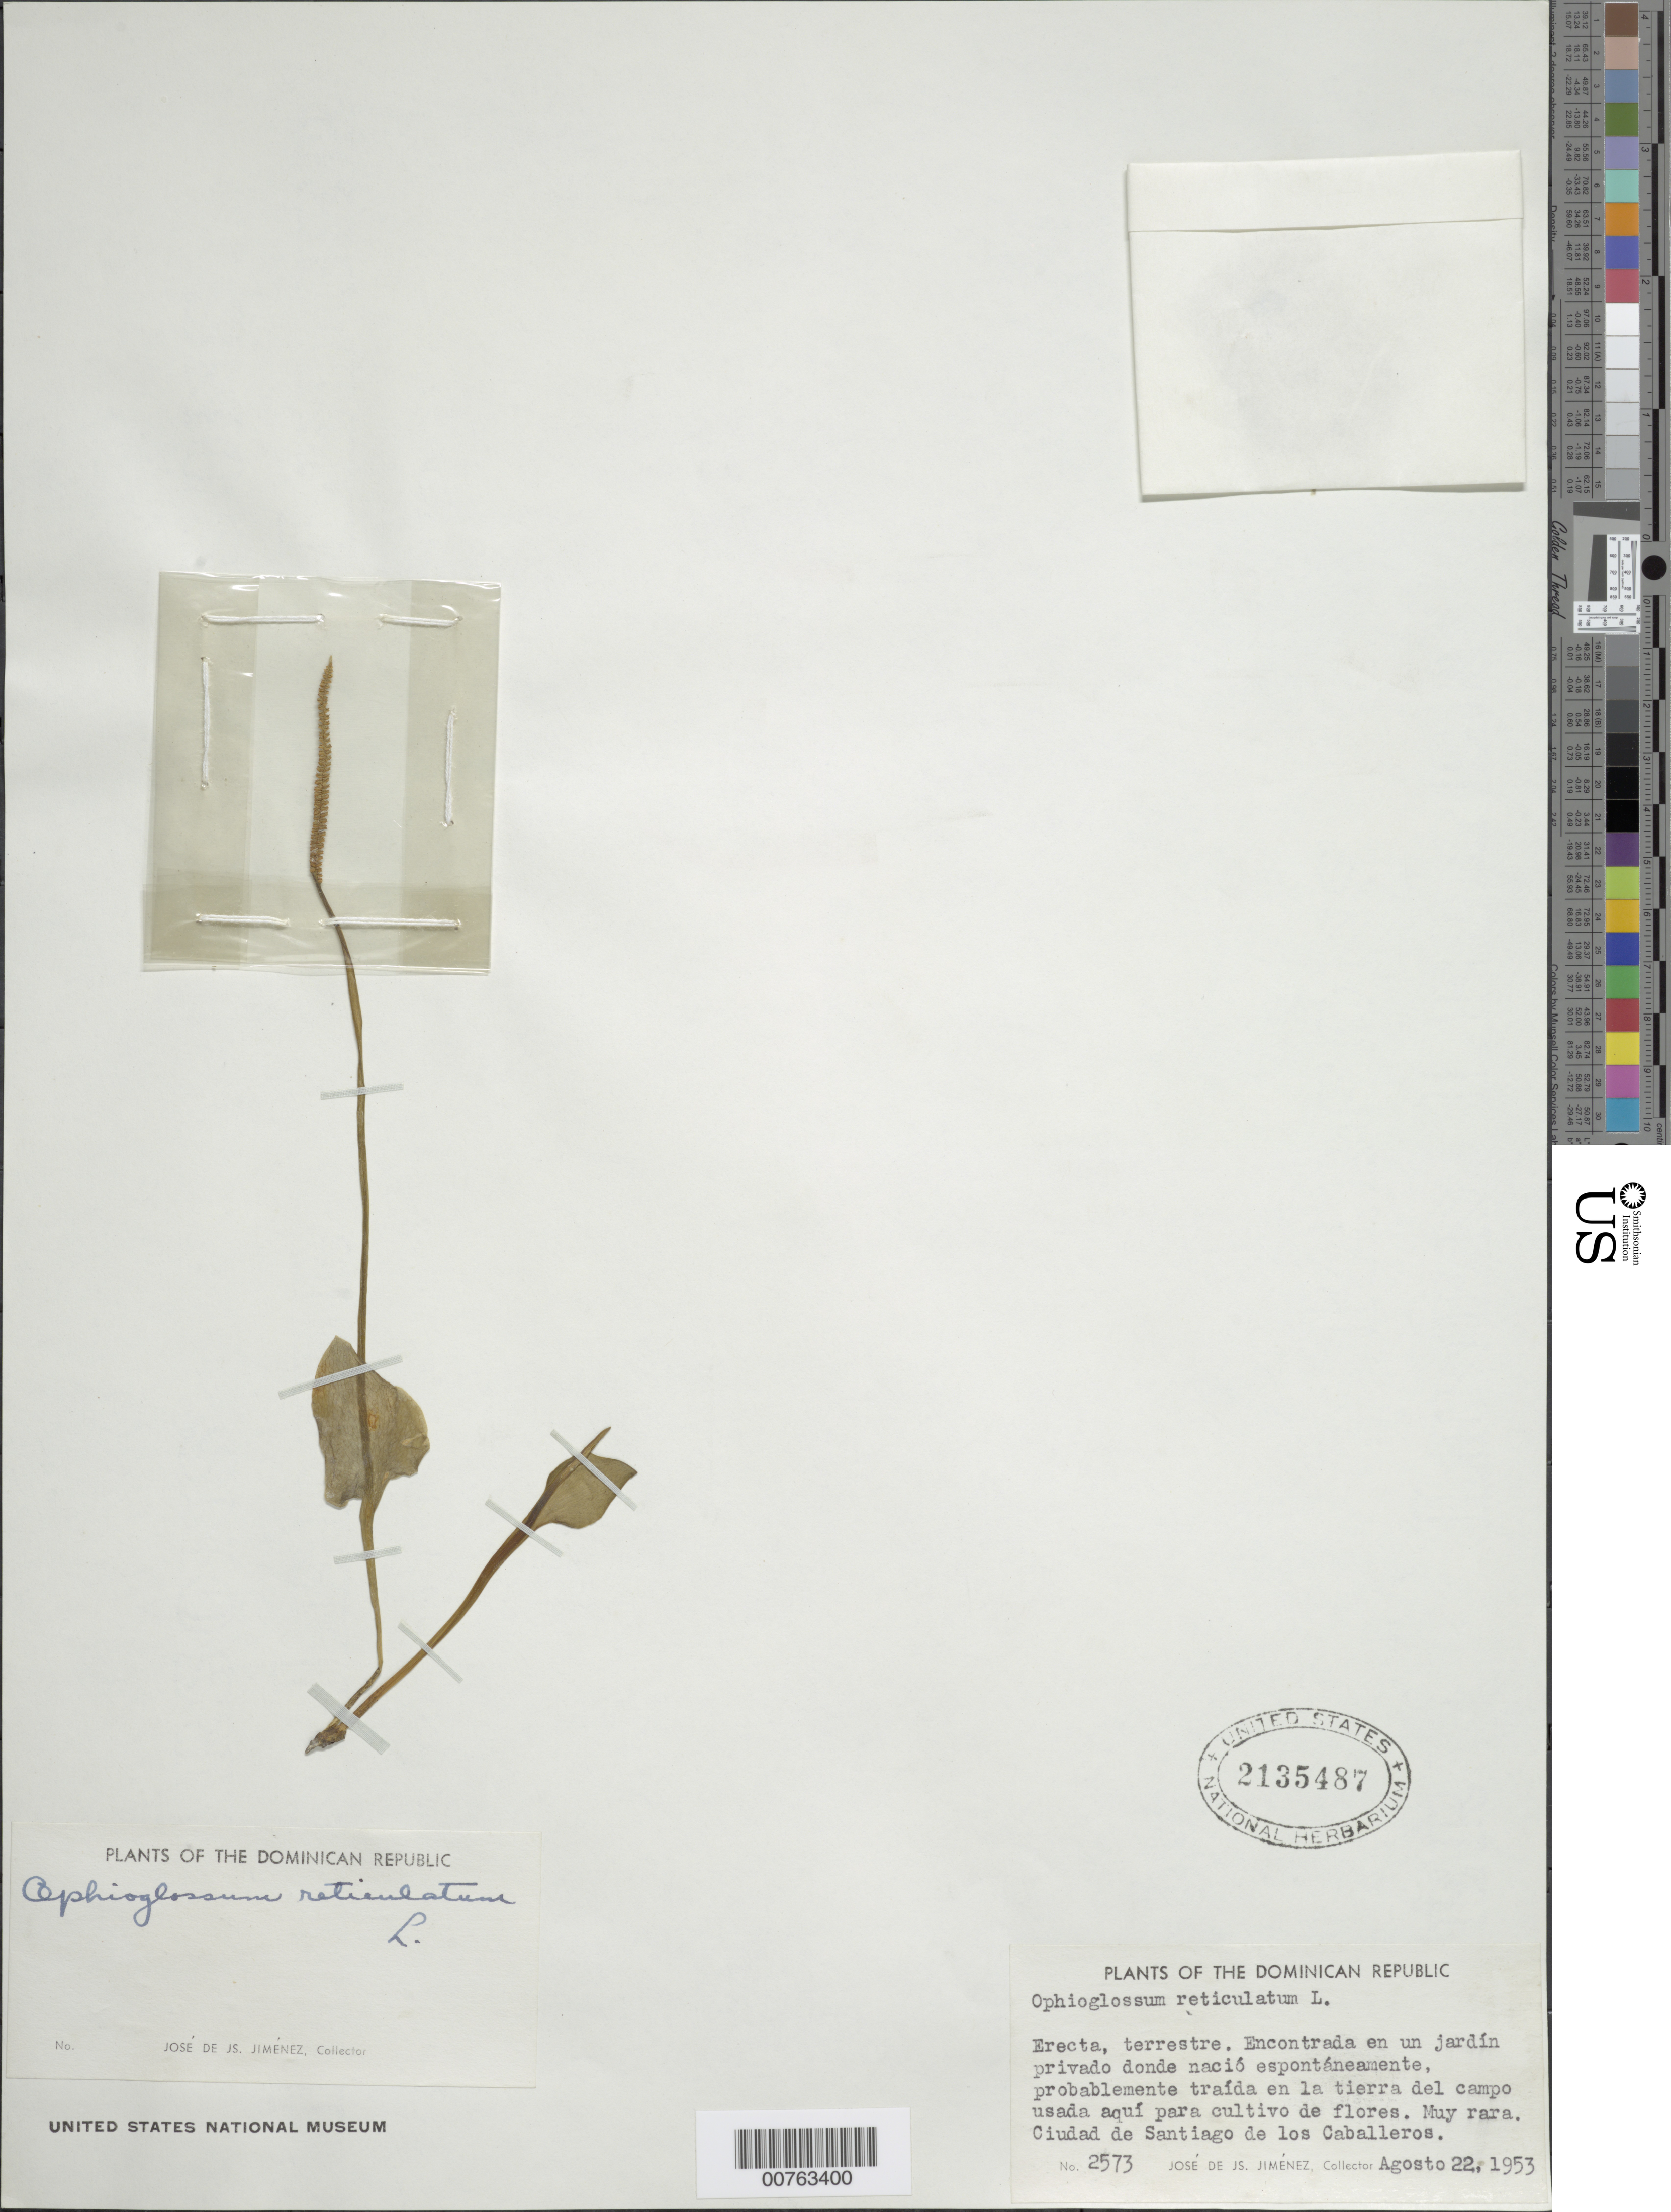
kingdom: Plantae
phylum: Tracheophyta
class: Polypodiopsida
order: Ophioglossales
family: Ophioglossaceae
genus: Ophioglossum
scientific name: Ophioglossum reticulatum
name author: L.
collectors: J. J. Jiménez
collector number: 2573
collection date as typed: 22 Aug 1953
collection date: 1953-08-22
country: Dominican Republic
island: Hispaniola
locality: Ciudad de Santiago de los Caballeros. En un jardín privado donde nació espontáneamente, probablemente traida en la tierra de campo usada aquí para cultivo de flores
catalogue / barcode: US 2135487